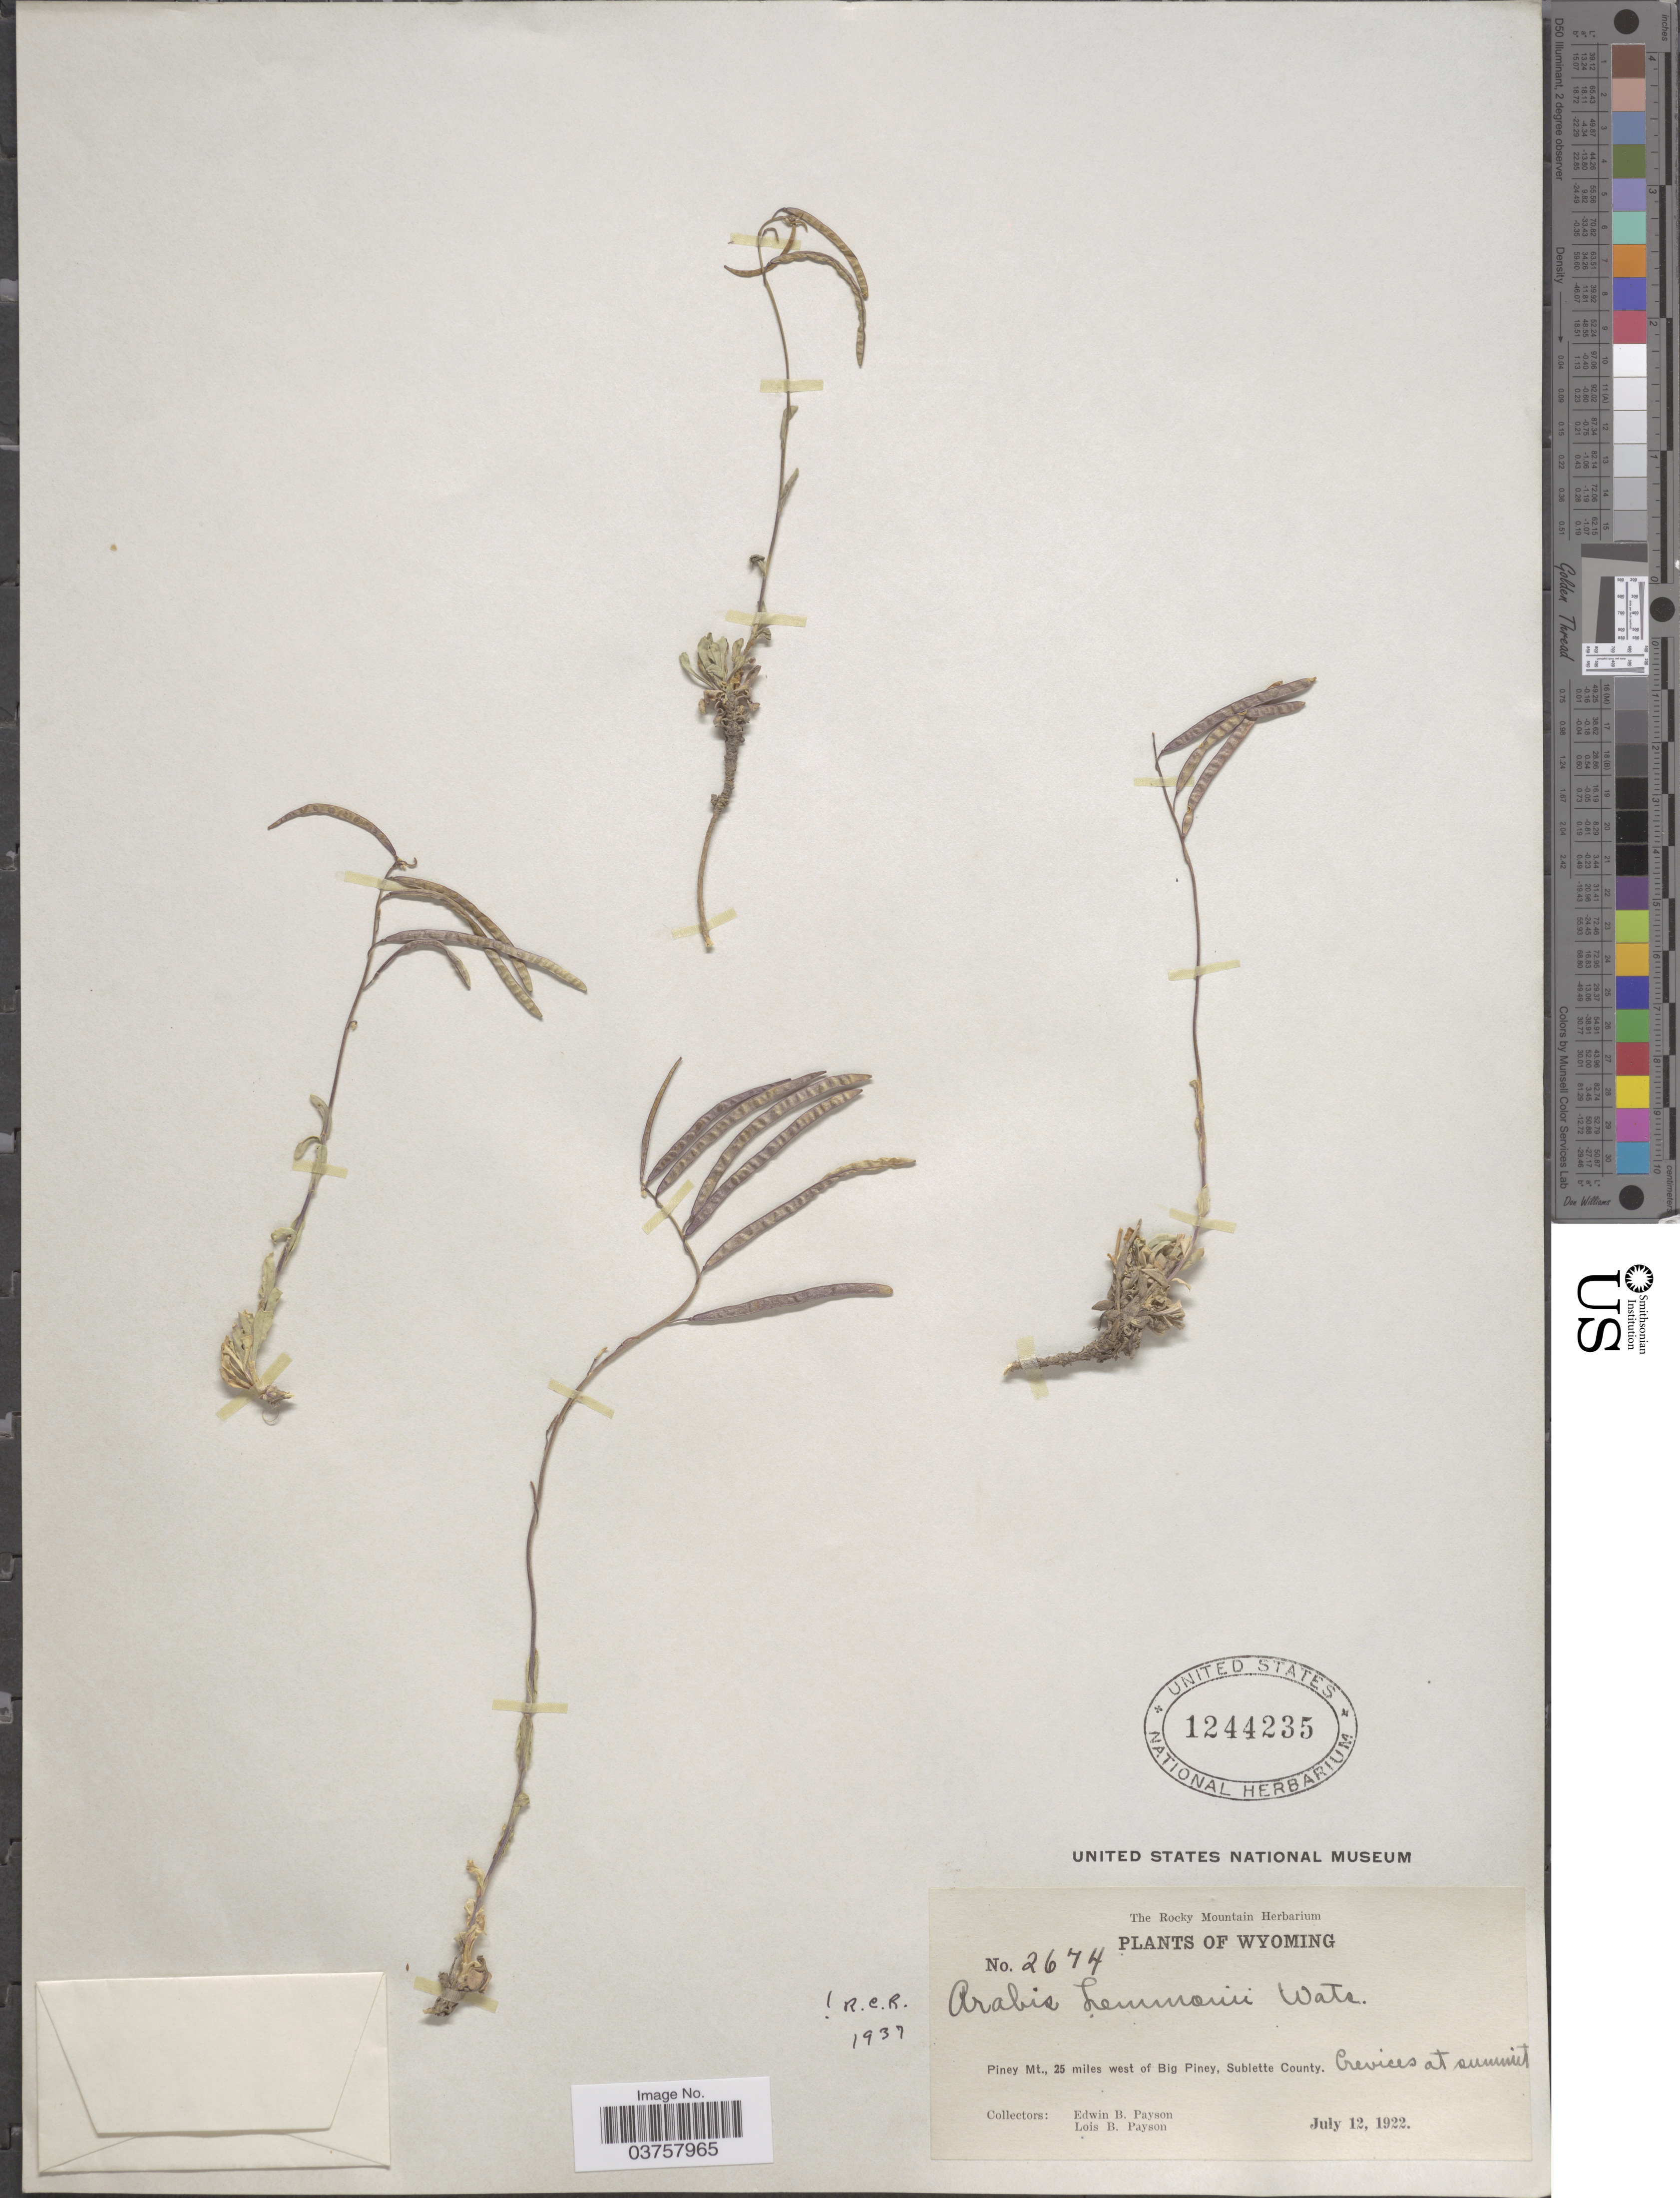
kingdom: Plantae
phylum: Tracheophyta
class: Magnoliopsida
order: Brassicales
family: Brassicaceae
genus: Arabis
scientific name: Arabis lemmonii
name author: S. Watson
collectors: E. B. Payson & L. Payson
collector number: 2674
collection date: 1922-07-12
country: United States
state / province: Wyoming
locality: Piney Mt. 25 miles west of Big Piney, Sublette County.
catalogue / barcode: US 1244235